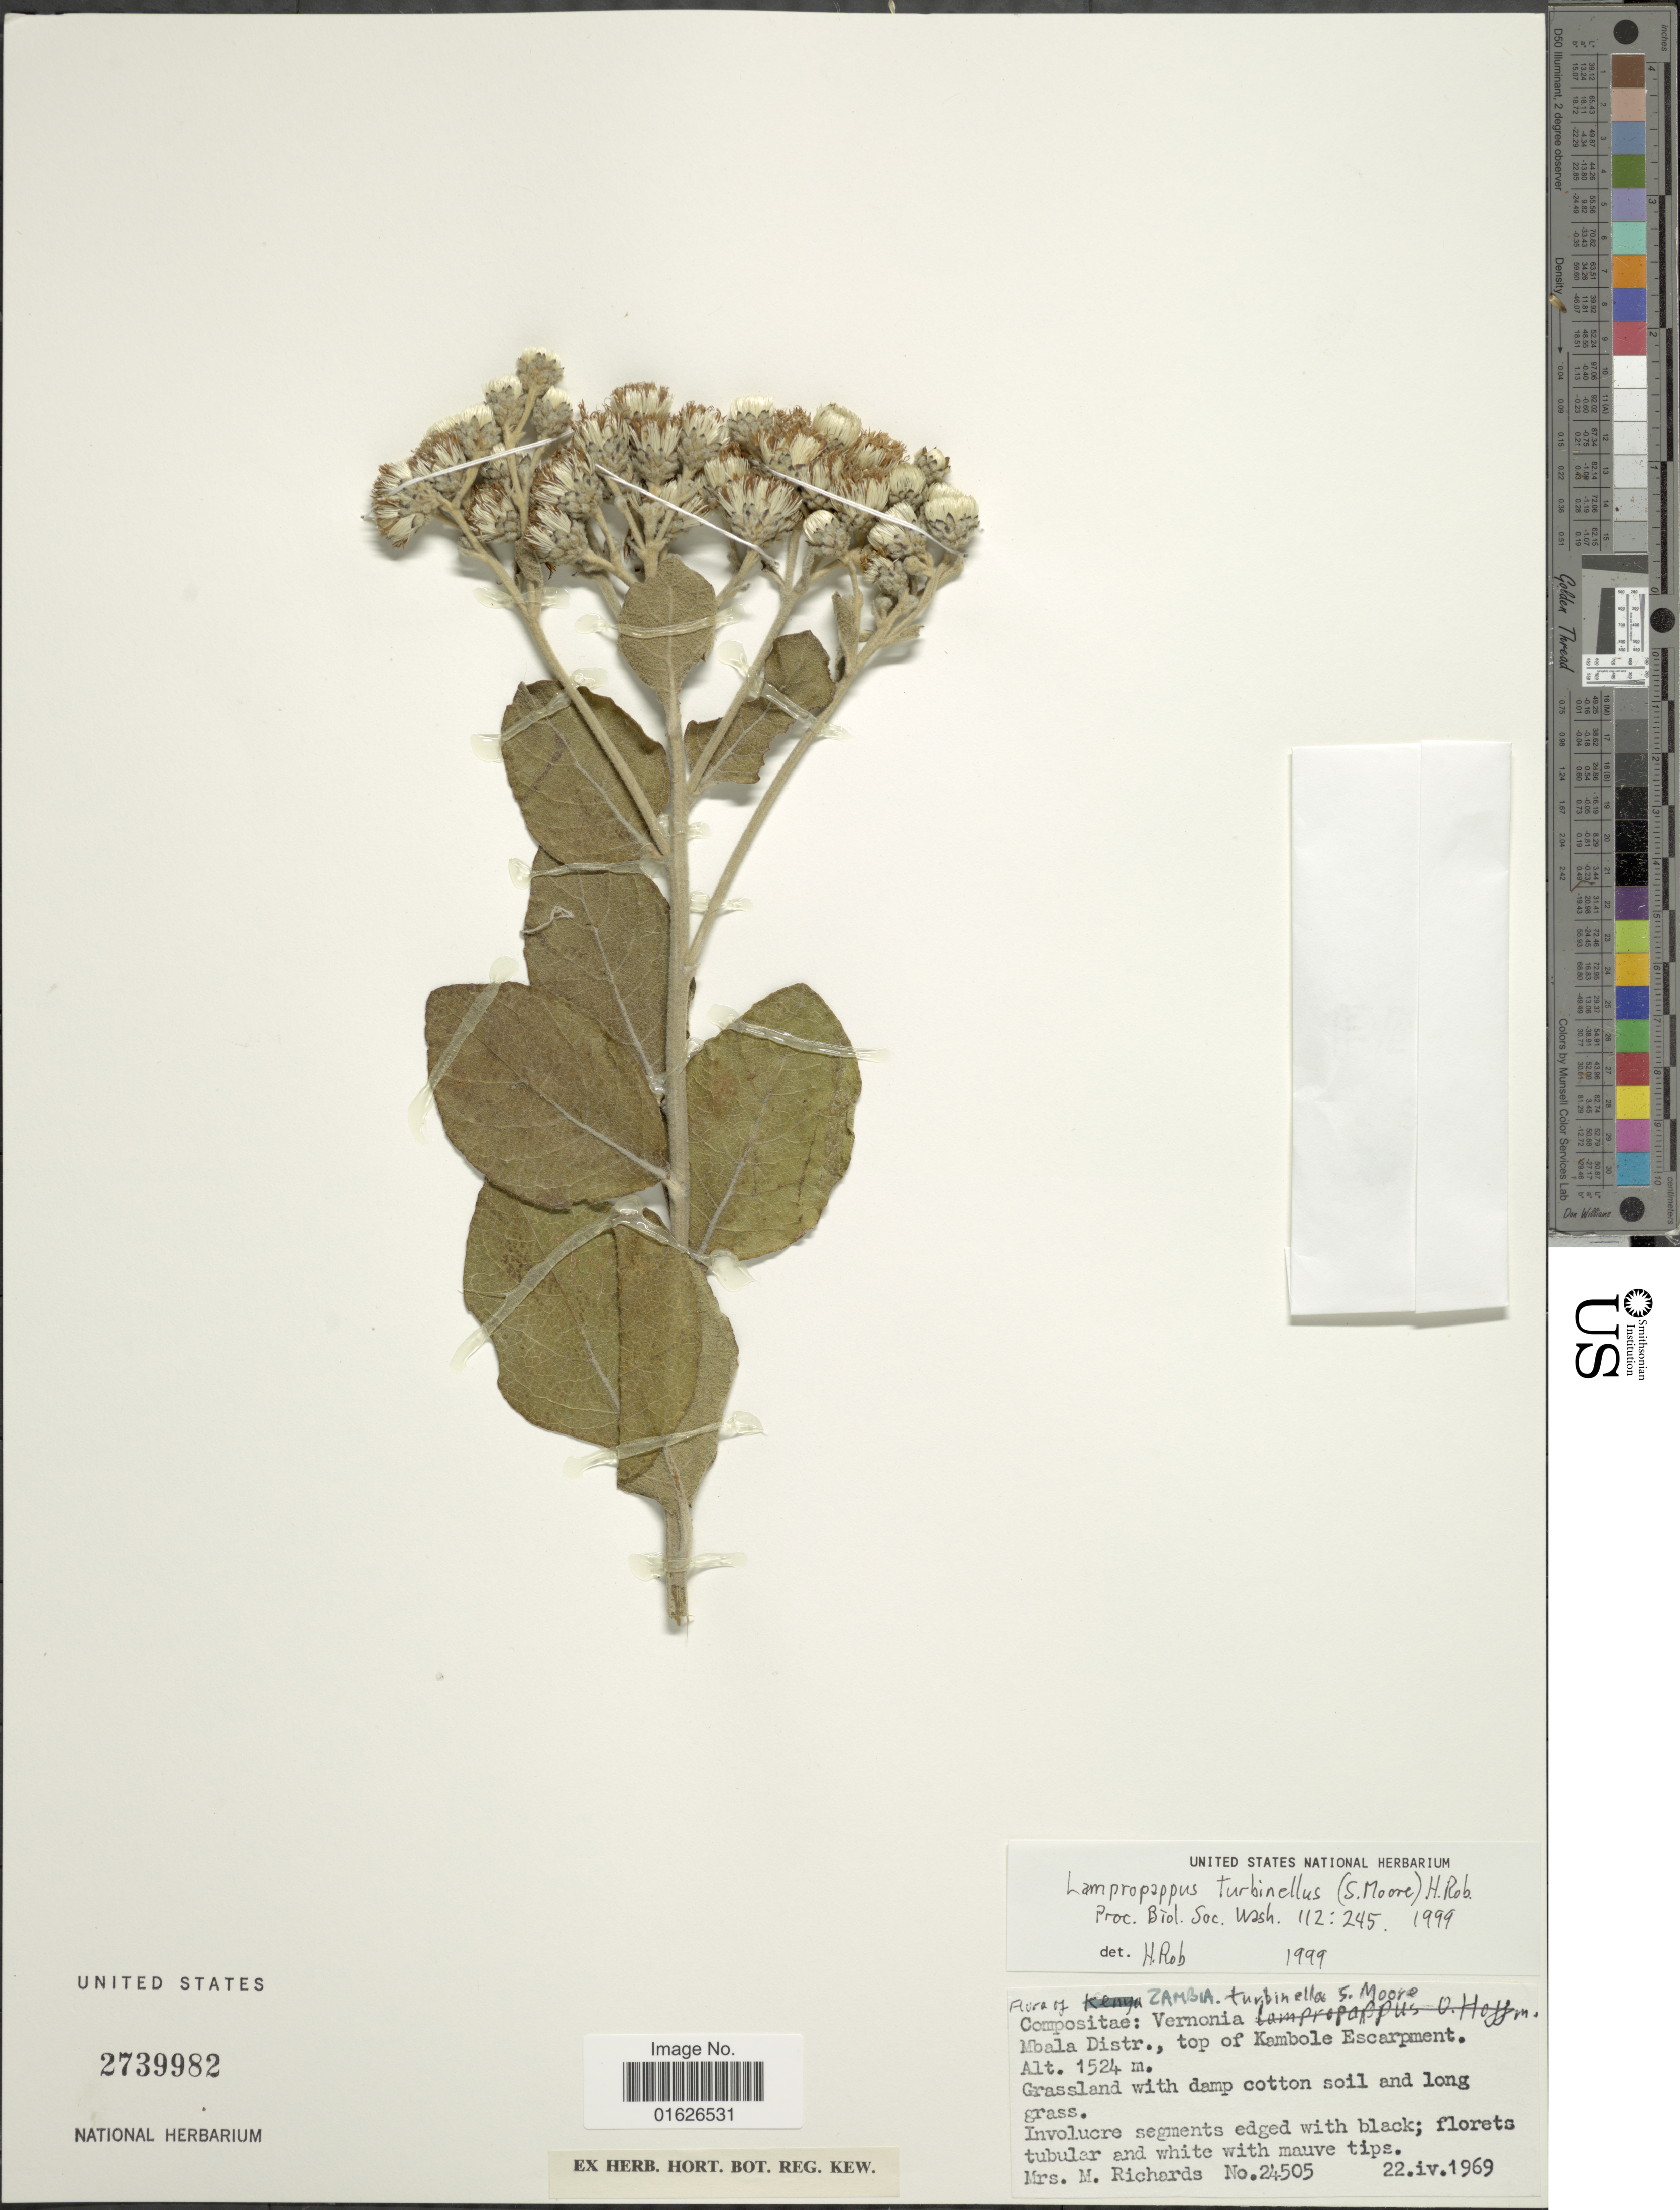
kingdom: Plantae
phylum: Tracheophyta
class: Magnoliopsida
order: Asterales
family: Asteraceae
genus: Lampropappus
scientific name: Lampropappus turbinellus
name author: (S. Moore) H. Rob.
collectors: M. Richards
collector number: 24505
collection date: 1969-04-22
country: Zambia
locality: Mbala Distr. Top of Kambola Escarpment.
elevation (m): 1524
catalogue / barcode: US 2739982